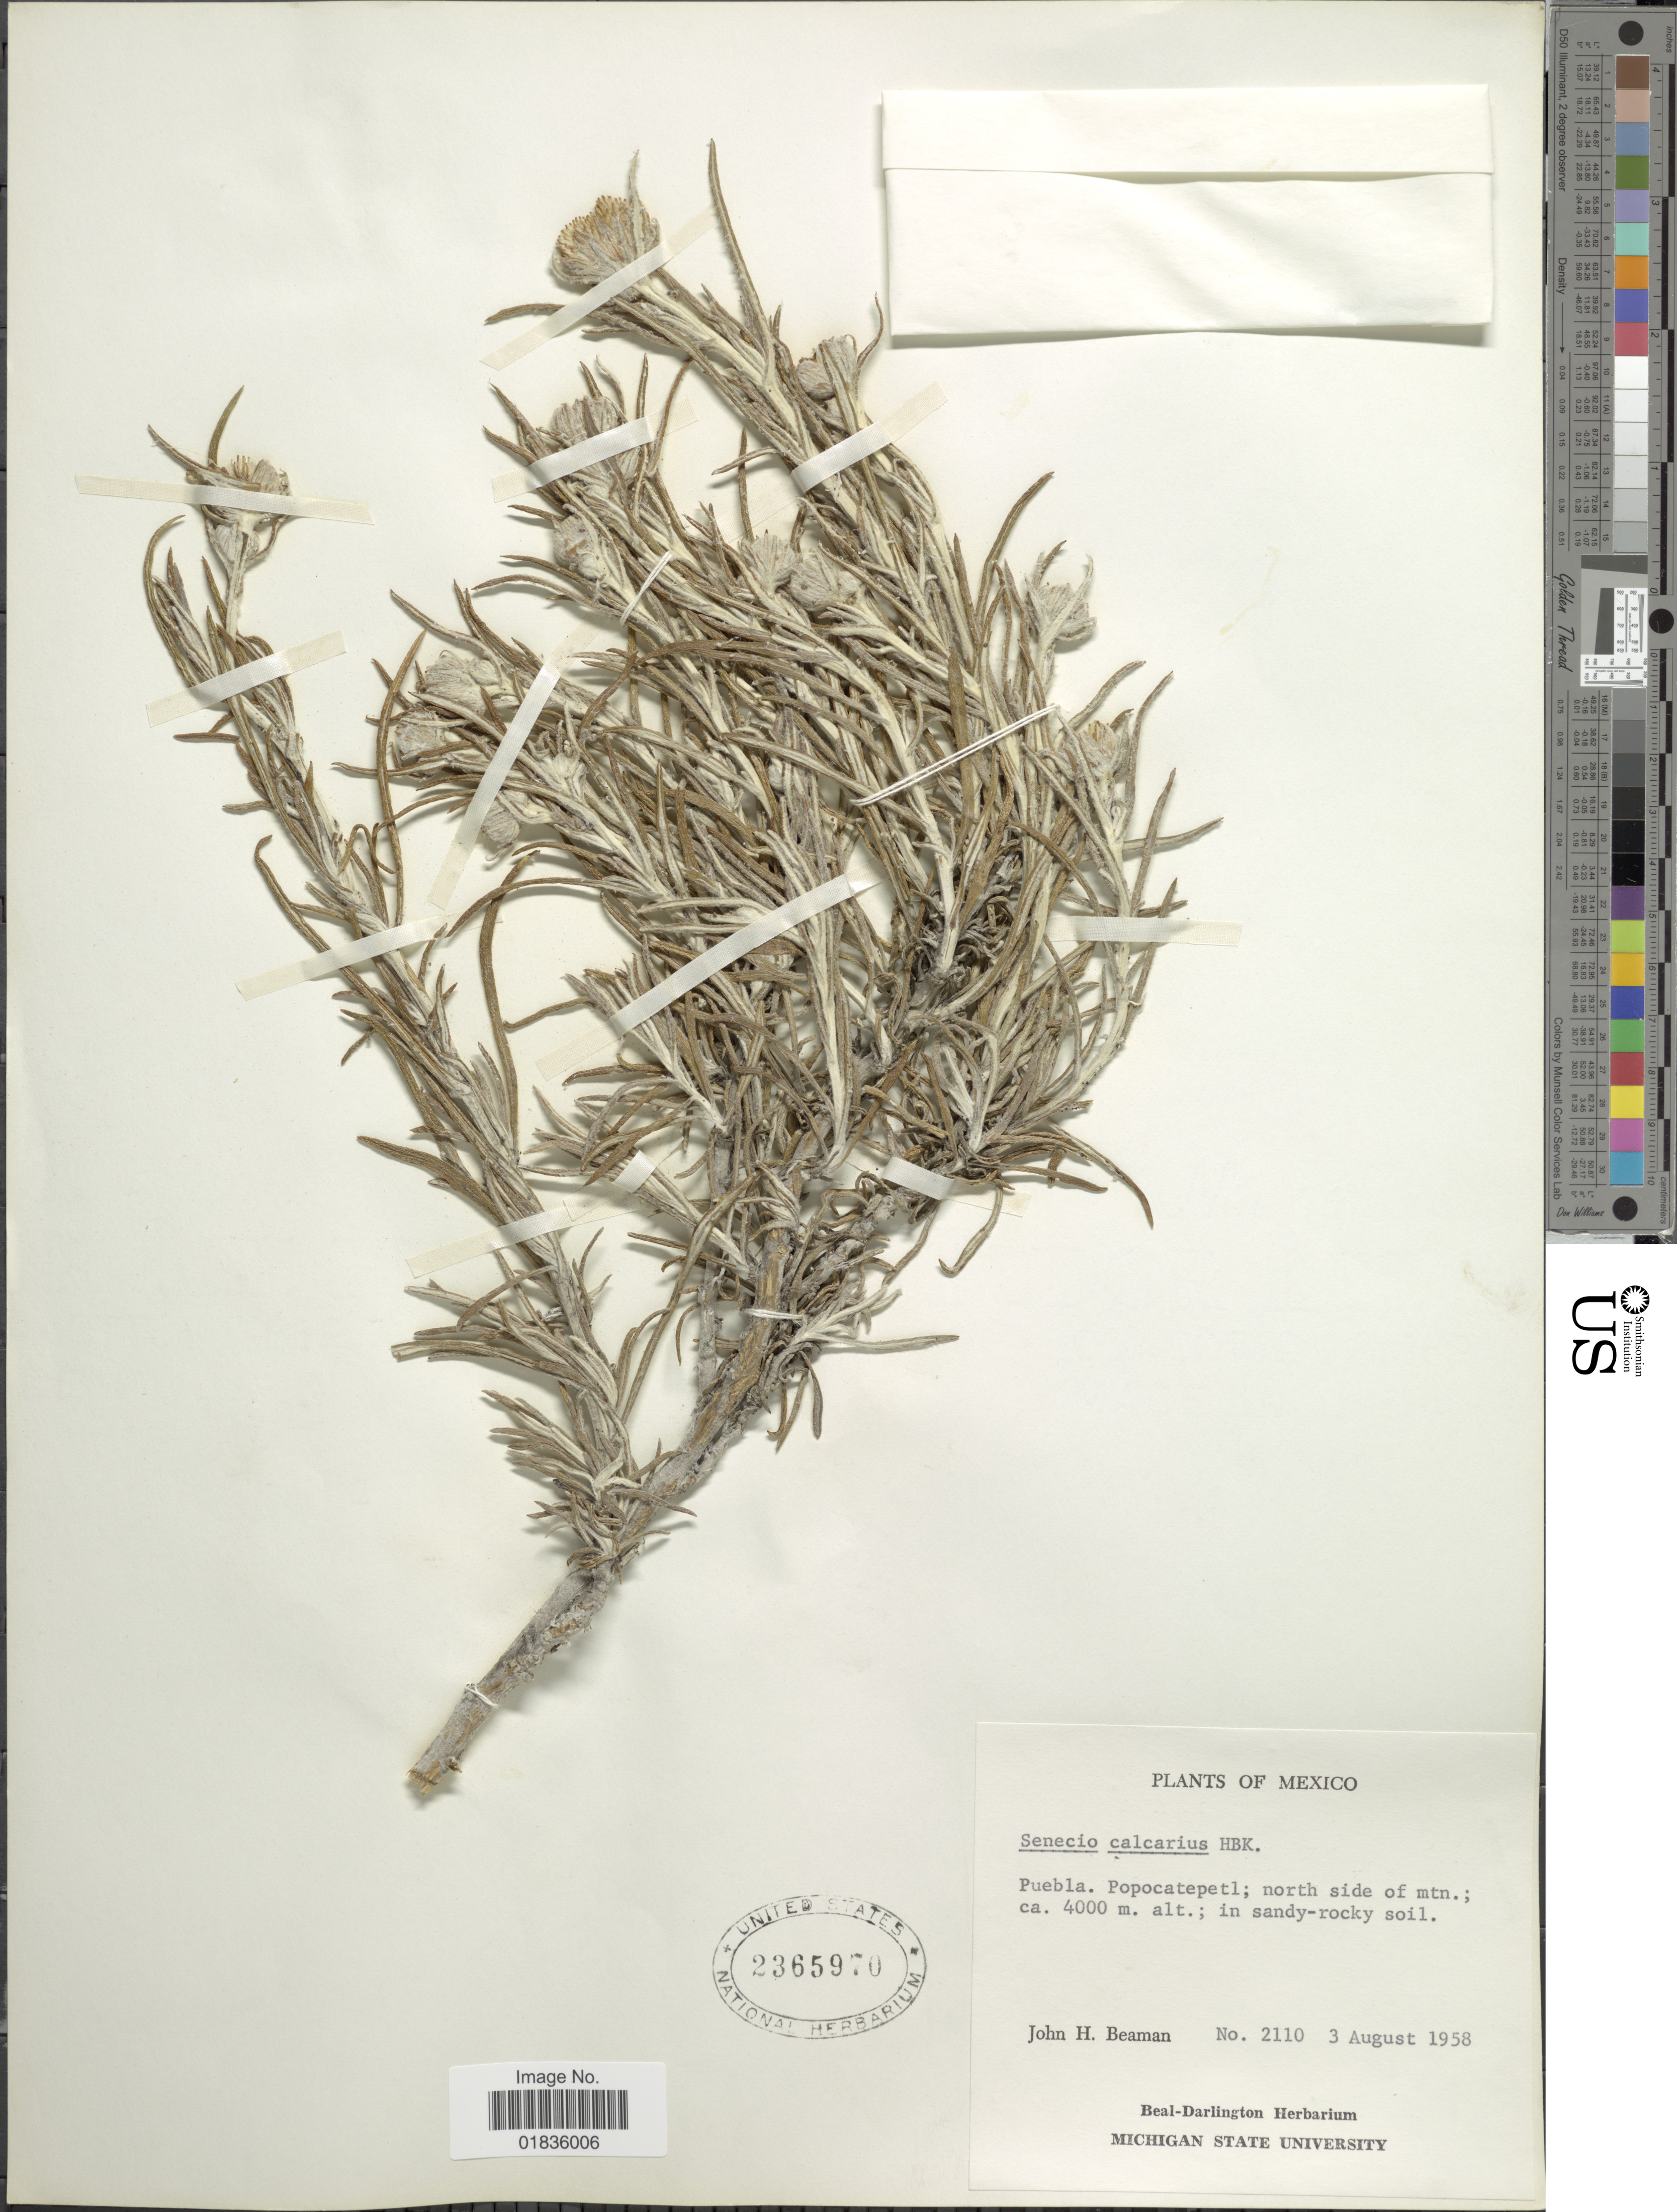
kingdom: Plantae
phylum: Tracheophyta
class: Magnoliopsida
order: Asterales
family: Asteraceae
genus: Senecio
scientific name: Senecio mairetianus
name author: DC.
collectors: J. H. Beaman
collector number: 2110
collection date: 1958-08-03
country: Mexico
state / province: Puebla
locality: Pococatepetl; north side of mtn.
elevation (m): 4000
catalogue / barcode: US 2365970